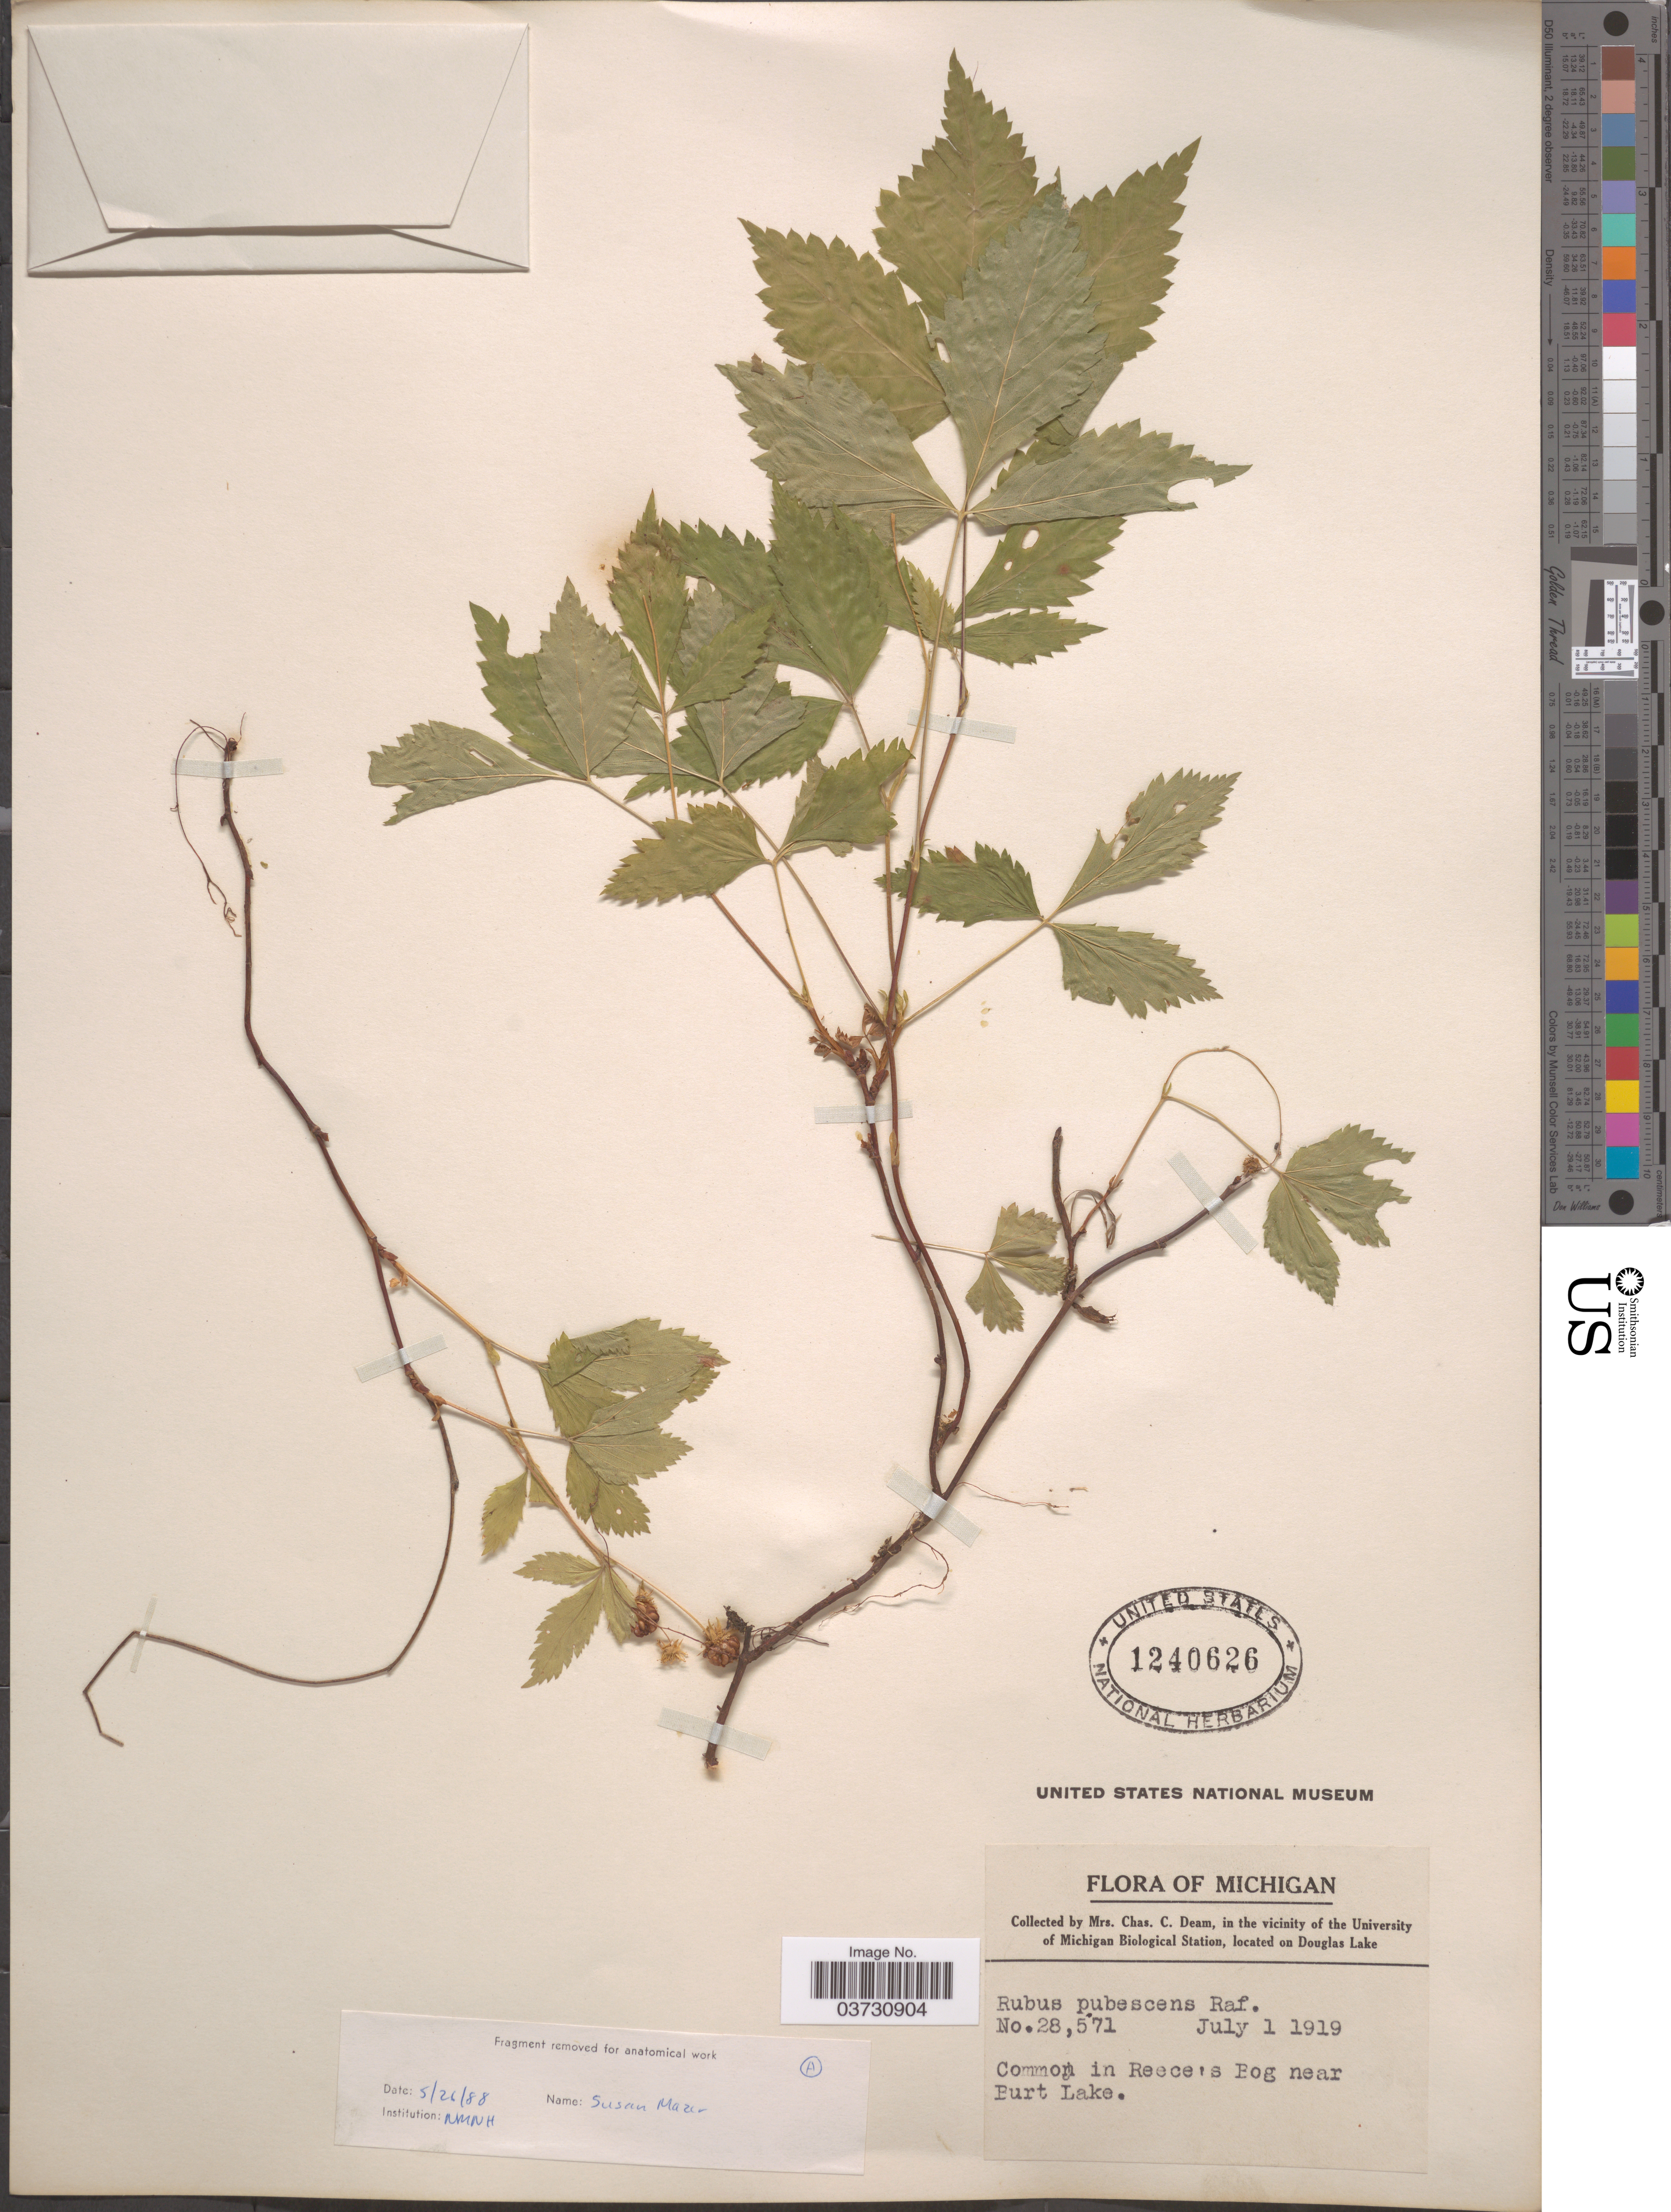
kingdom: Plantae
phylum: Tracheophyta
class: Magnoliopsida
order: Rosales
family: Rosaceae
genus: Rubus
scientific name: Rubus pubescens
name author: Raf.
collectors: C. Deam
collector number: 28571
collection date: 1919-07-01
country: United States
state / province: Michigan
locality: Vicinity of the University of Michigan Biological Station, on Douglas Lake. Common in Reece's Bog near Burt Lake.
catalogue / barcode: US 1240626